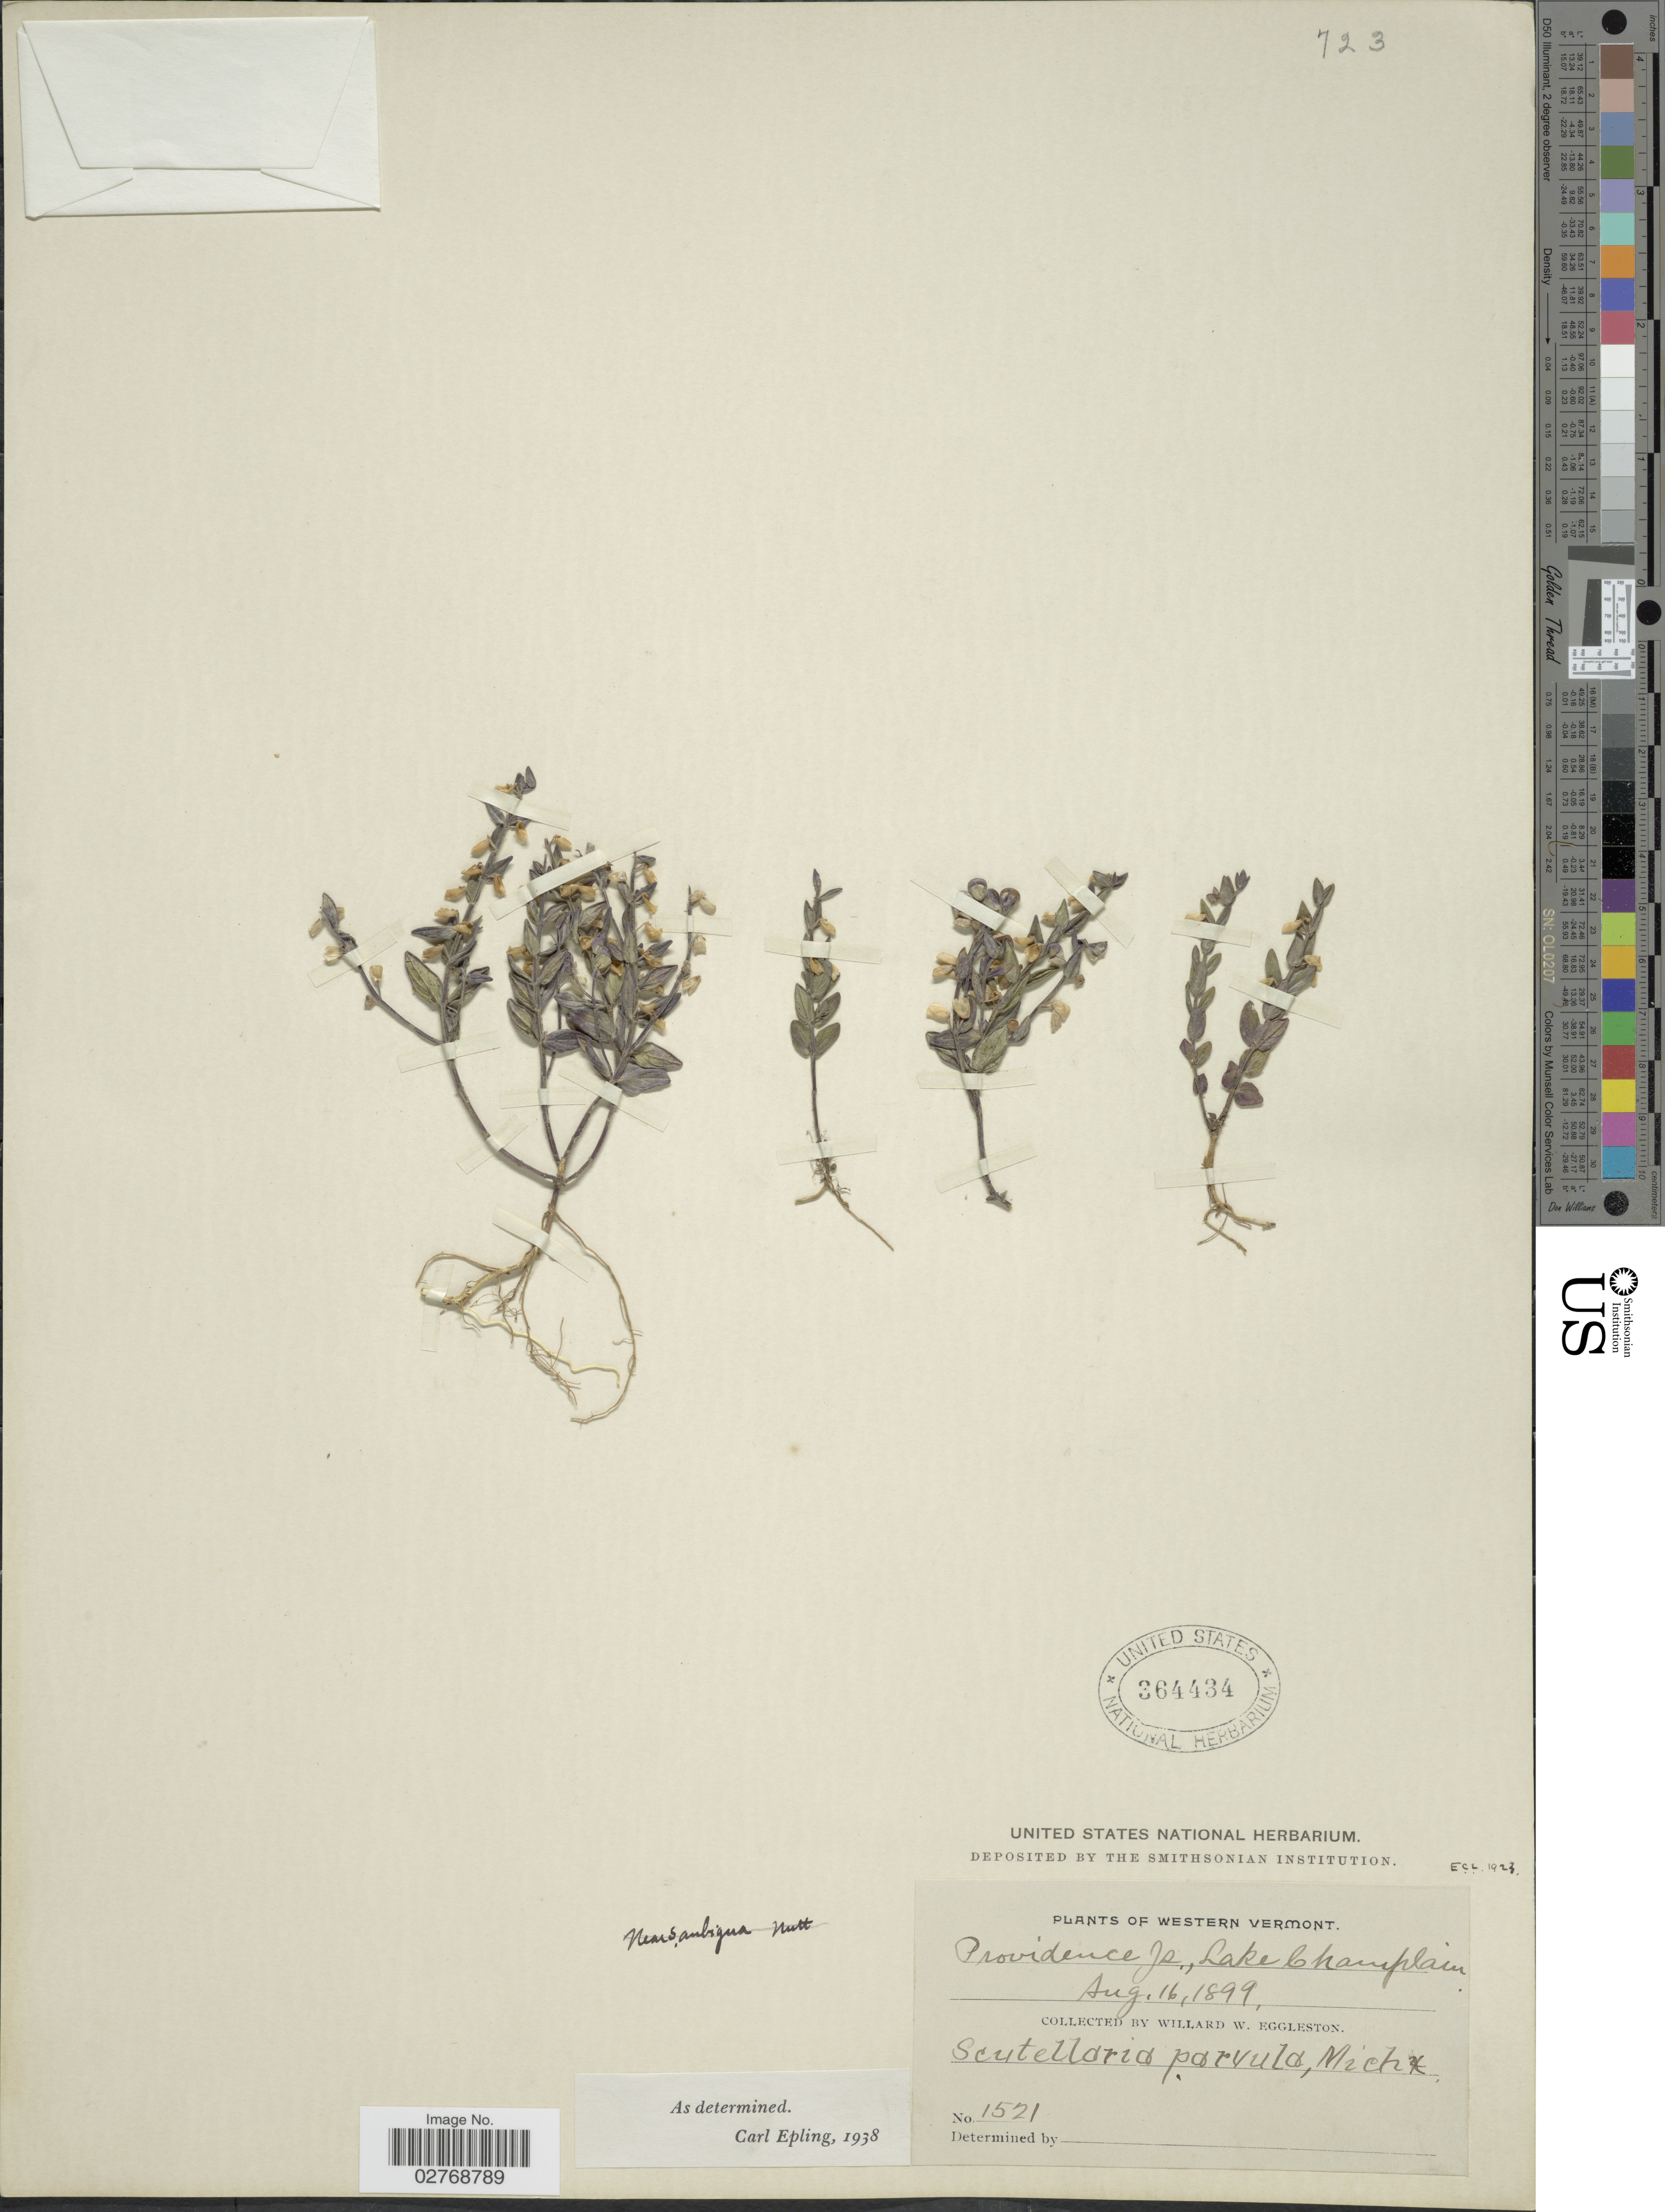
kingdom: Plantae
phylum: Tracheophyta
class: Magnoliopsida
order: Lamiales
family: Lamiaceae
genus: Scutellaria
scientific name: Scutellaria parvula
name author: Michx.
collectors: W. W. Eggleston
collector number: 1521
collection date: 1899-08-16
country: United States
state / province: Vermont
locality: Western Vermont. Providence Is., Lake Champlain.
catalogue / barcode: US 364434